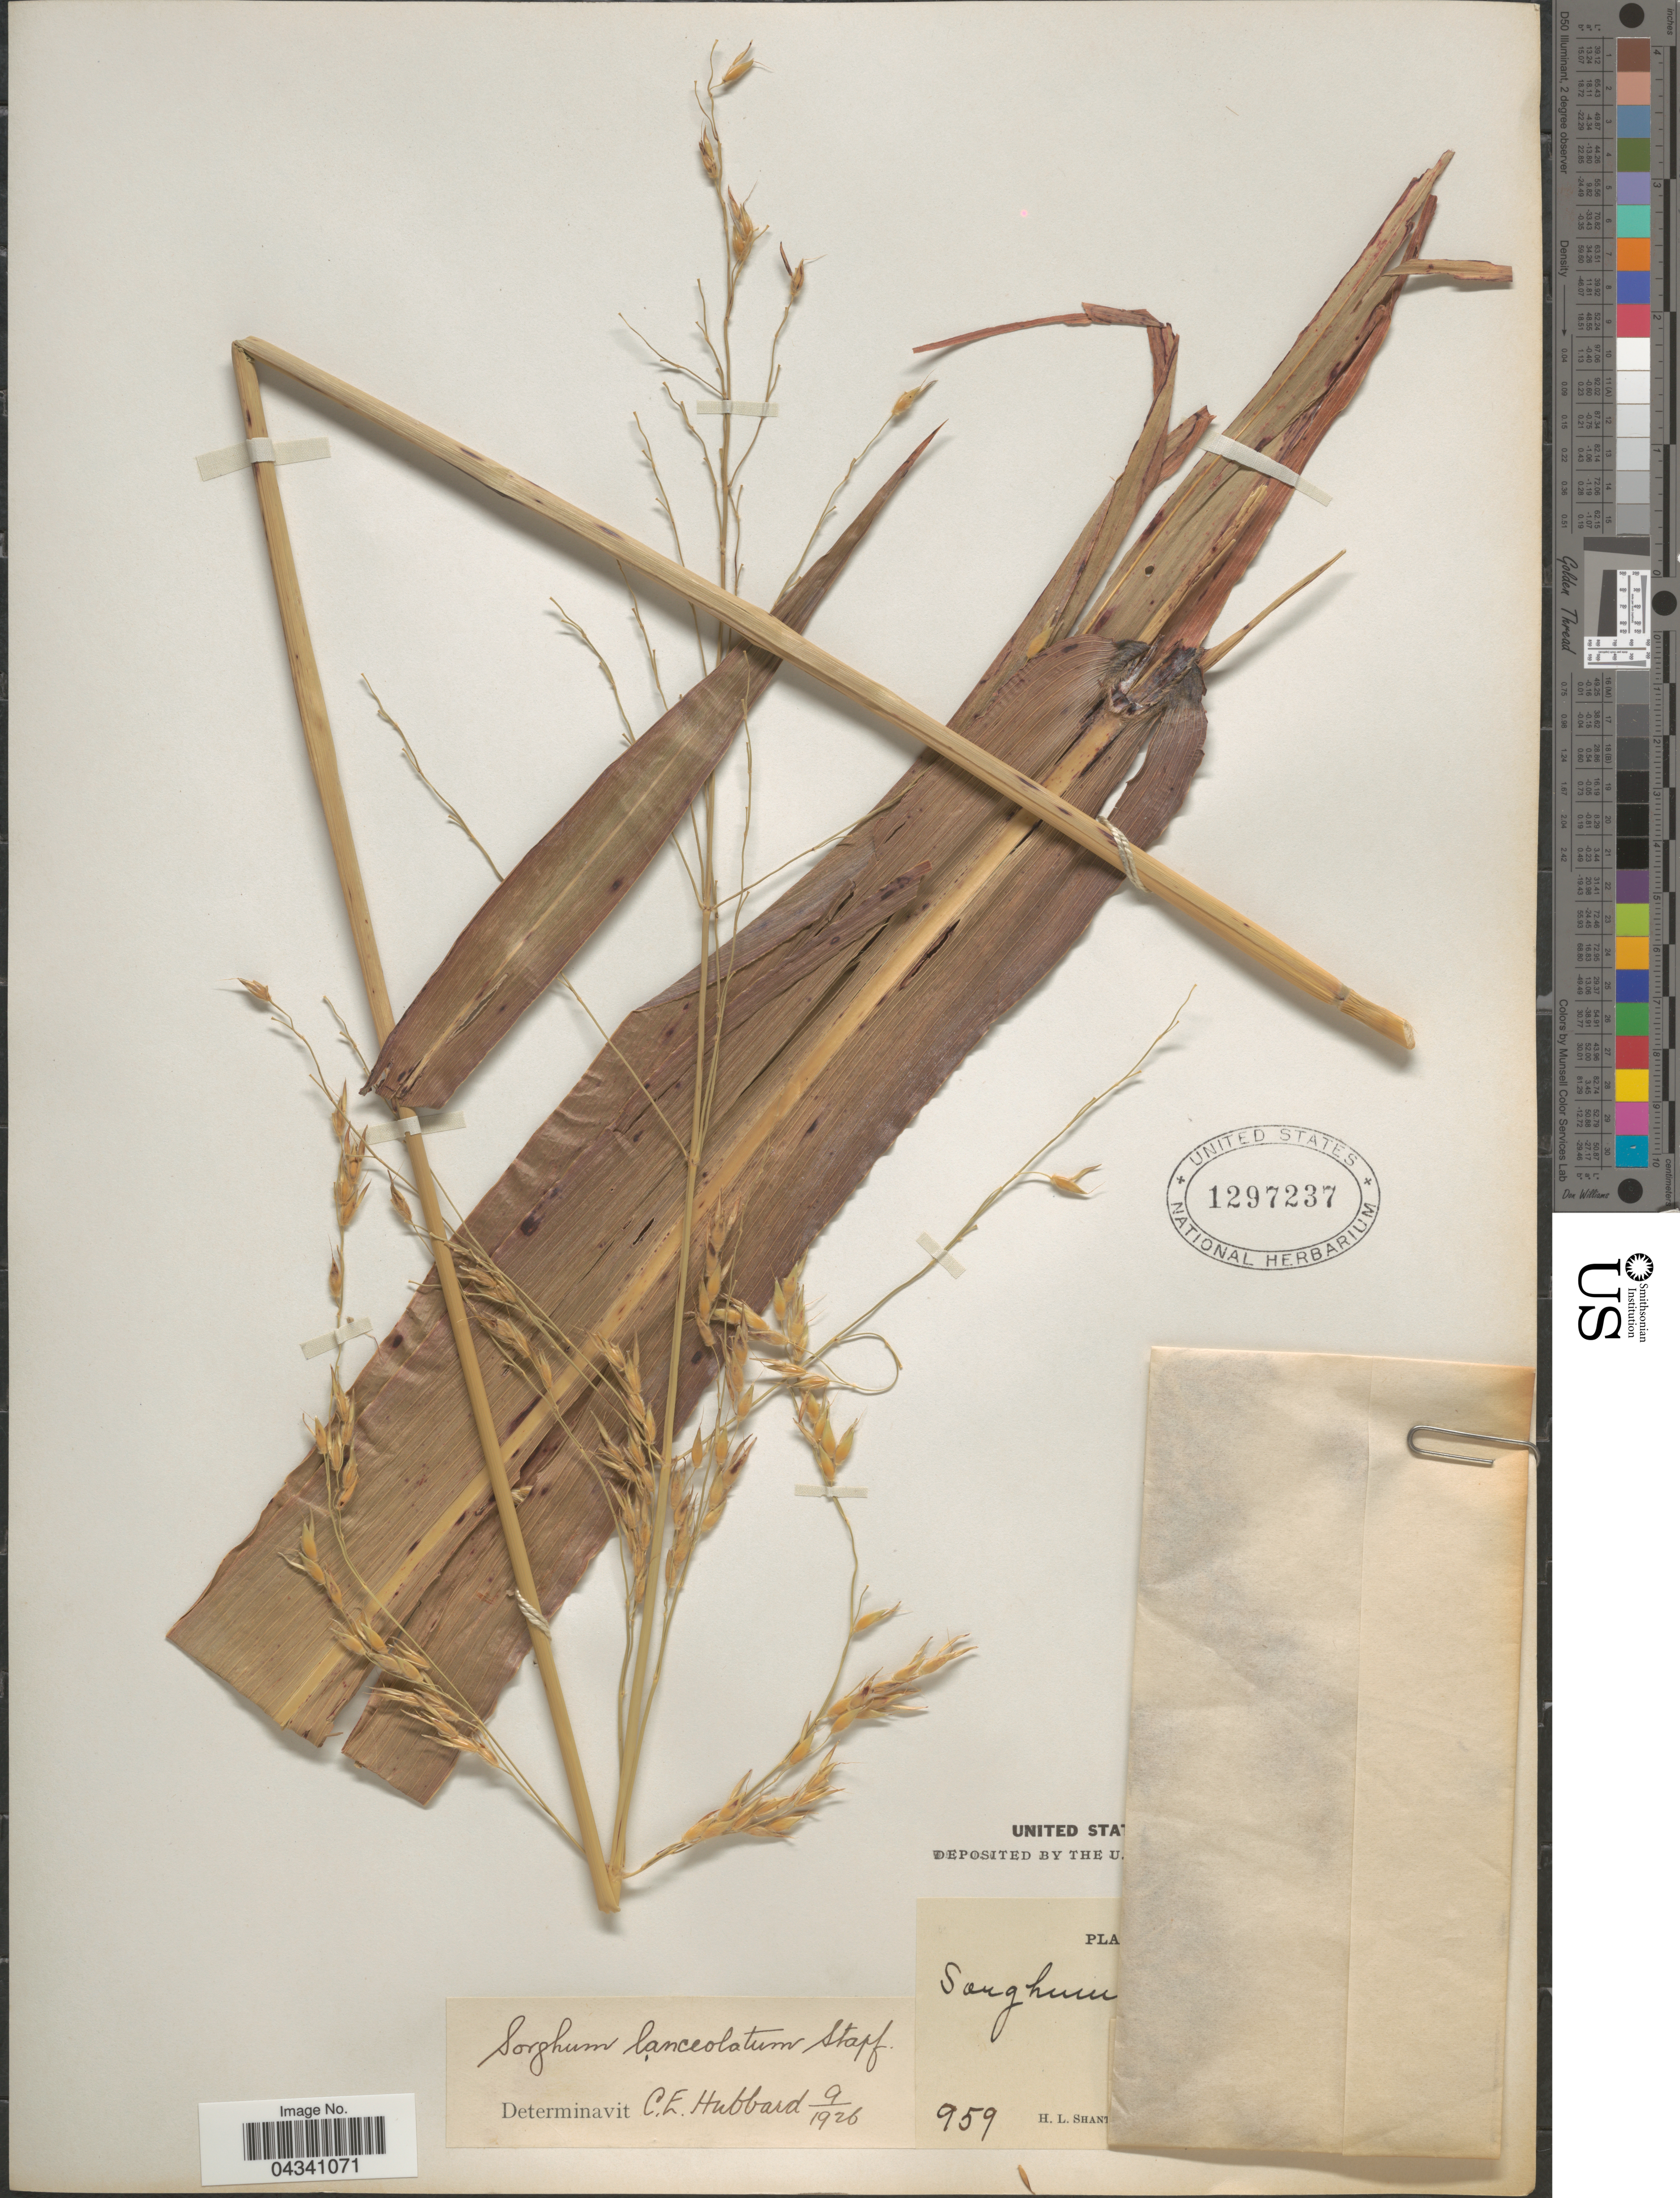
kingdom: Plantae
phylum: Tracheophyta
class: Liliopsida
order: Poales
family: Poaceae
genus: Sorghum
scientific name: Sorghum arundinaceum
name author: (Desv.) Stapf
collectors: H. Shantz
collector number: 959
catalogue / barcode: US 1297237